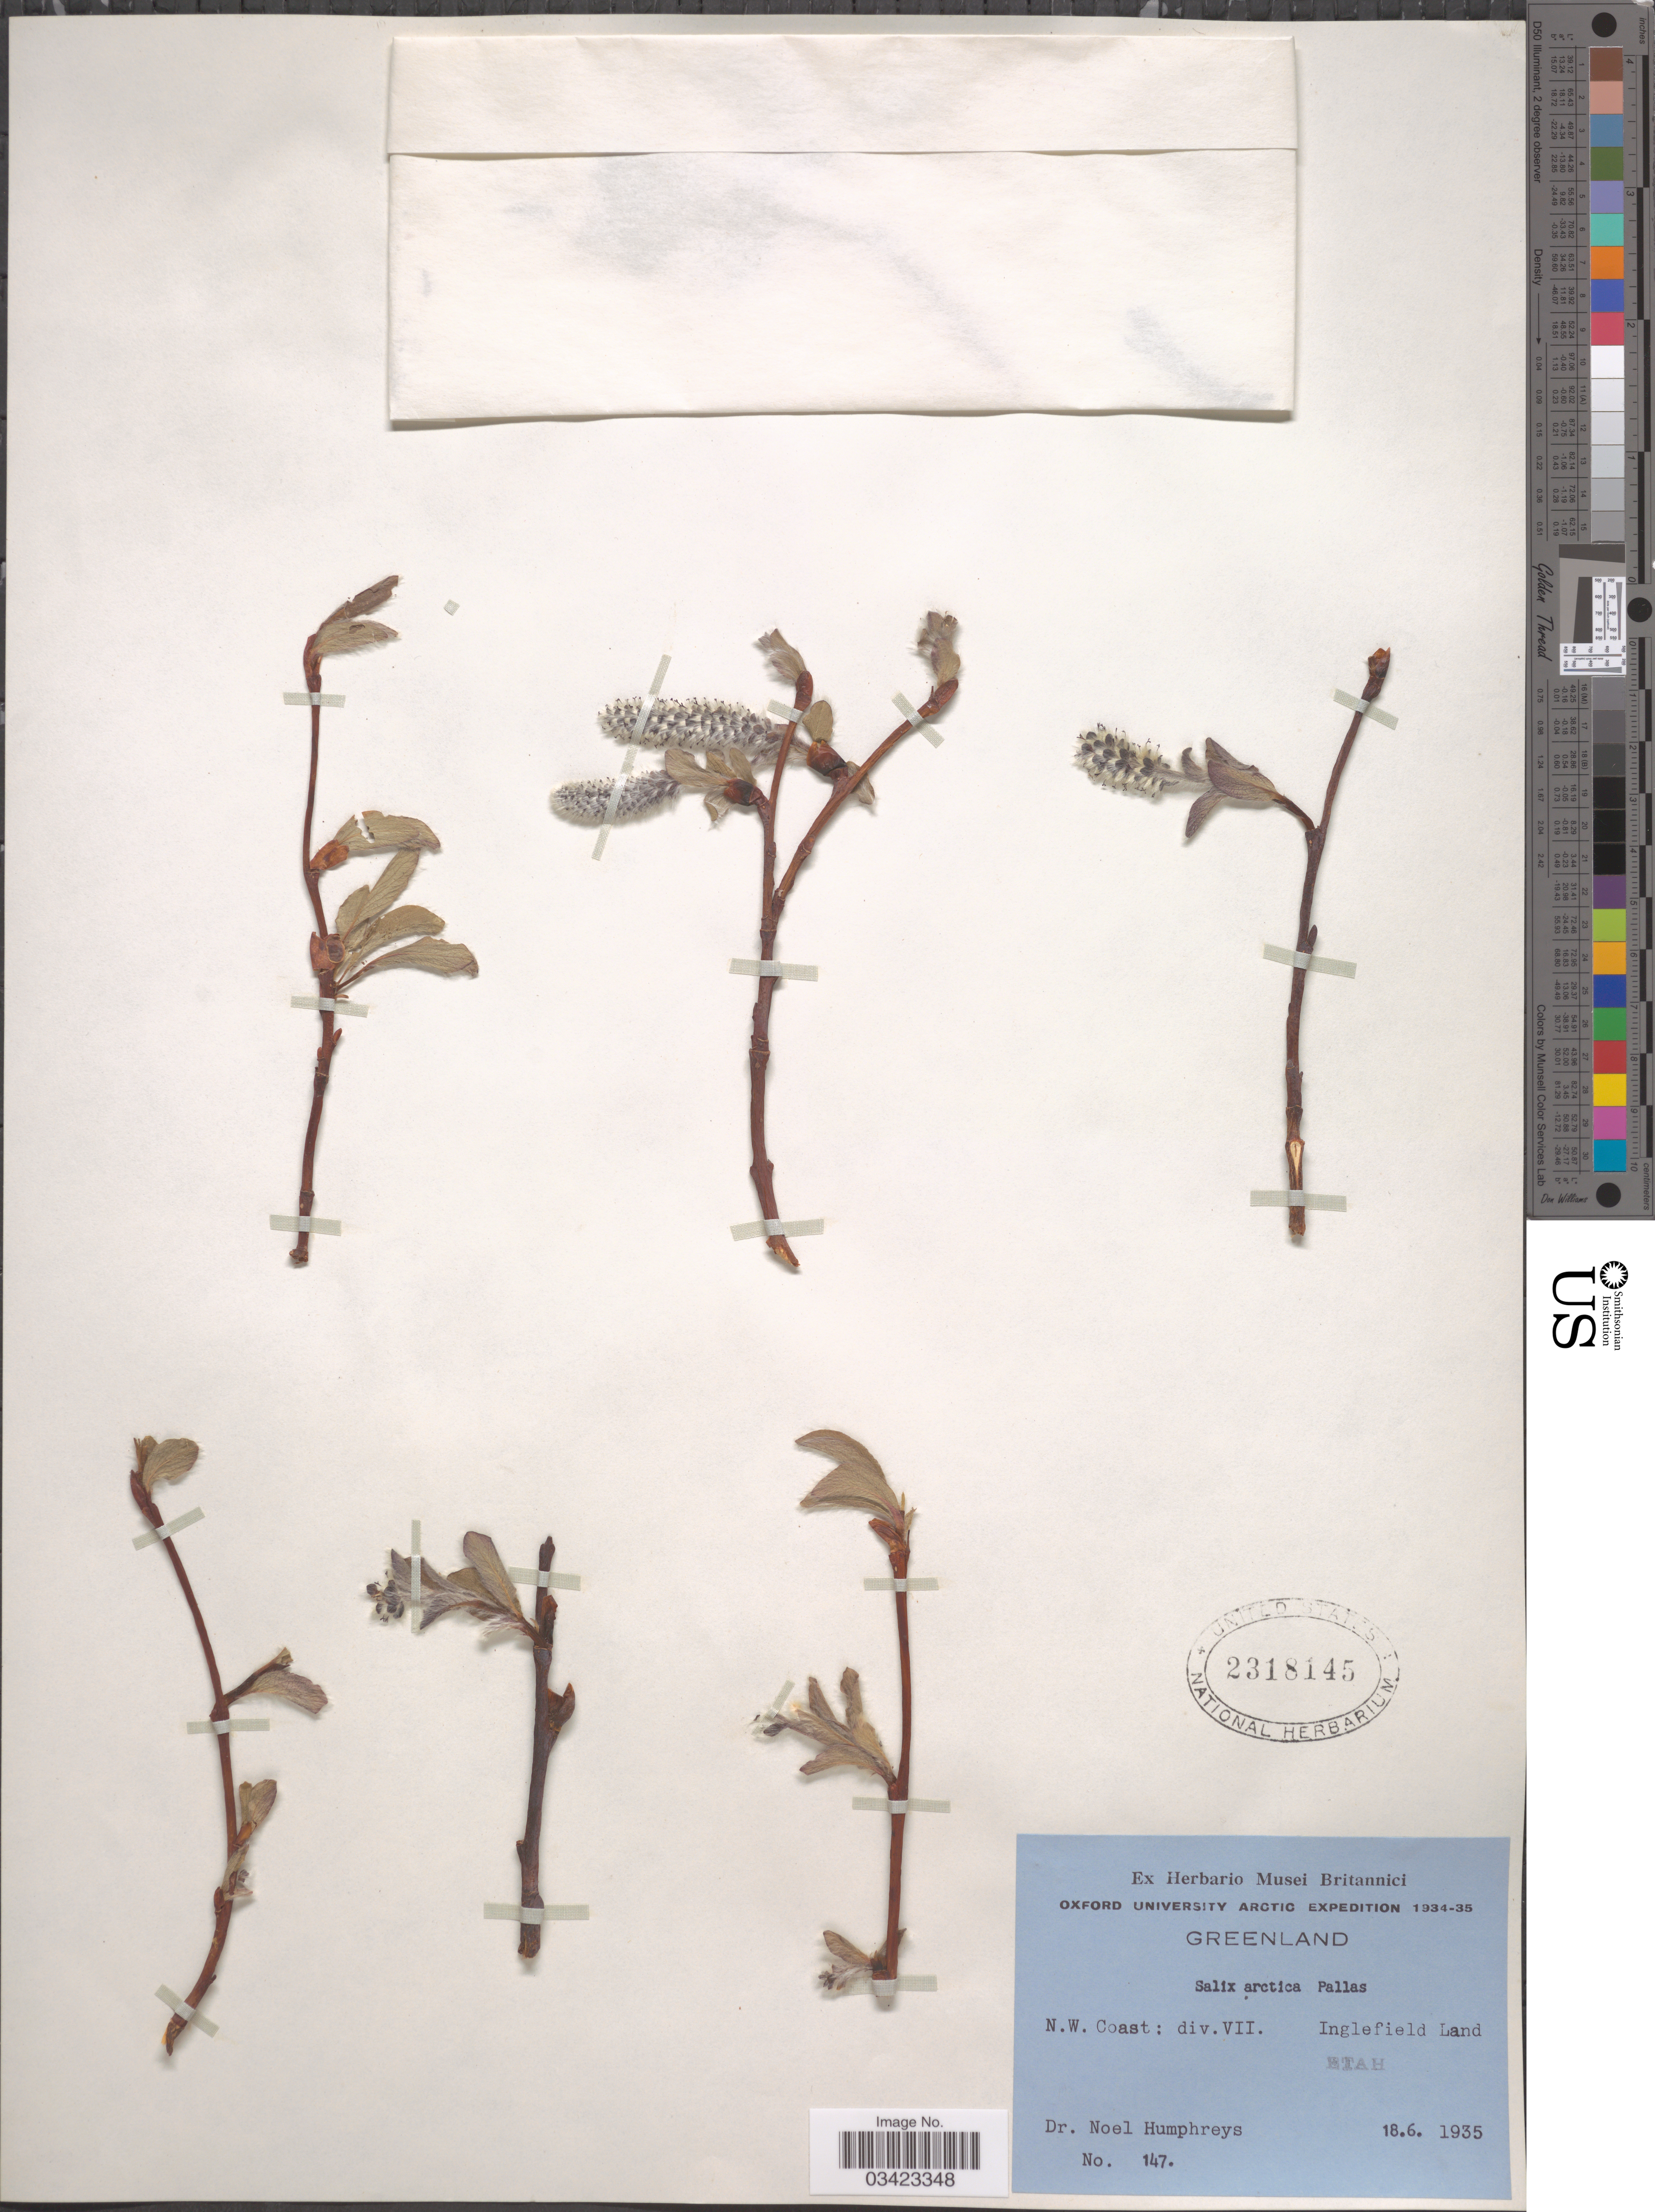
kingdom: Plantae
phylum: Tracheophyta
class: Magnoliopsida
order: Malpighiales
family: Salicaceae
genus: Salix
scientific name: Salix arctica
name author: Pall.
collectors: N. Humphreys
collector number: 147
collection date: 1935-06-18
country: Greenland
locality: N.W. Coast: div. VII. Inglefield Land. Etah.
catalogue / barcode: US 2318145